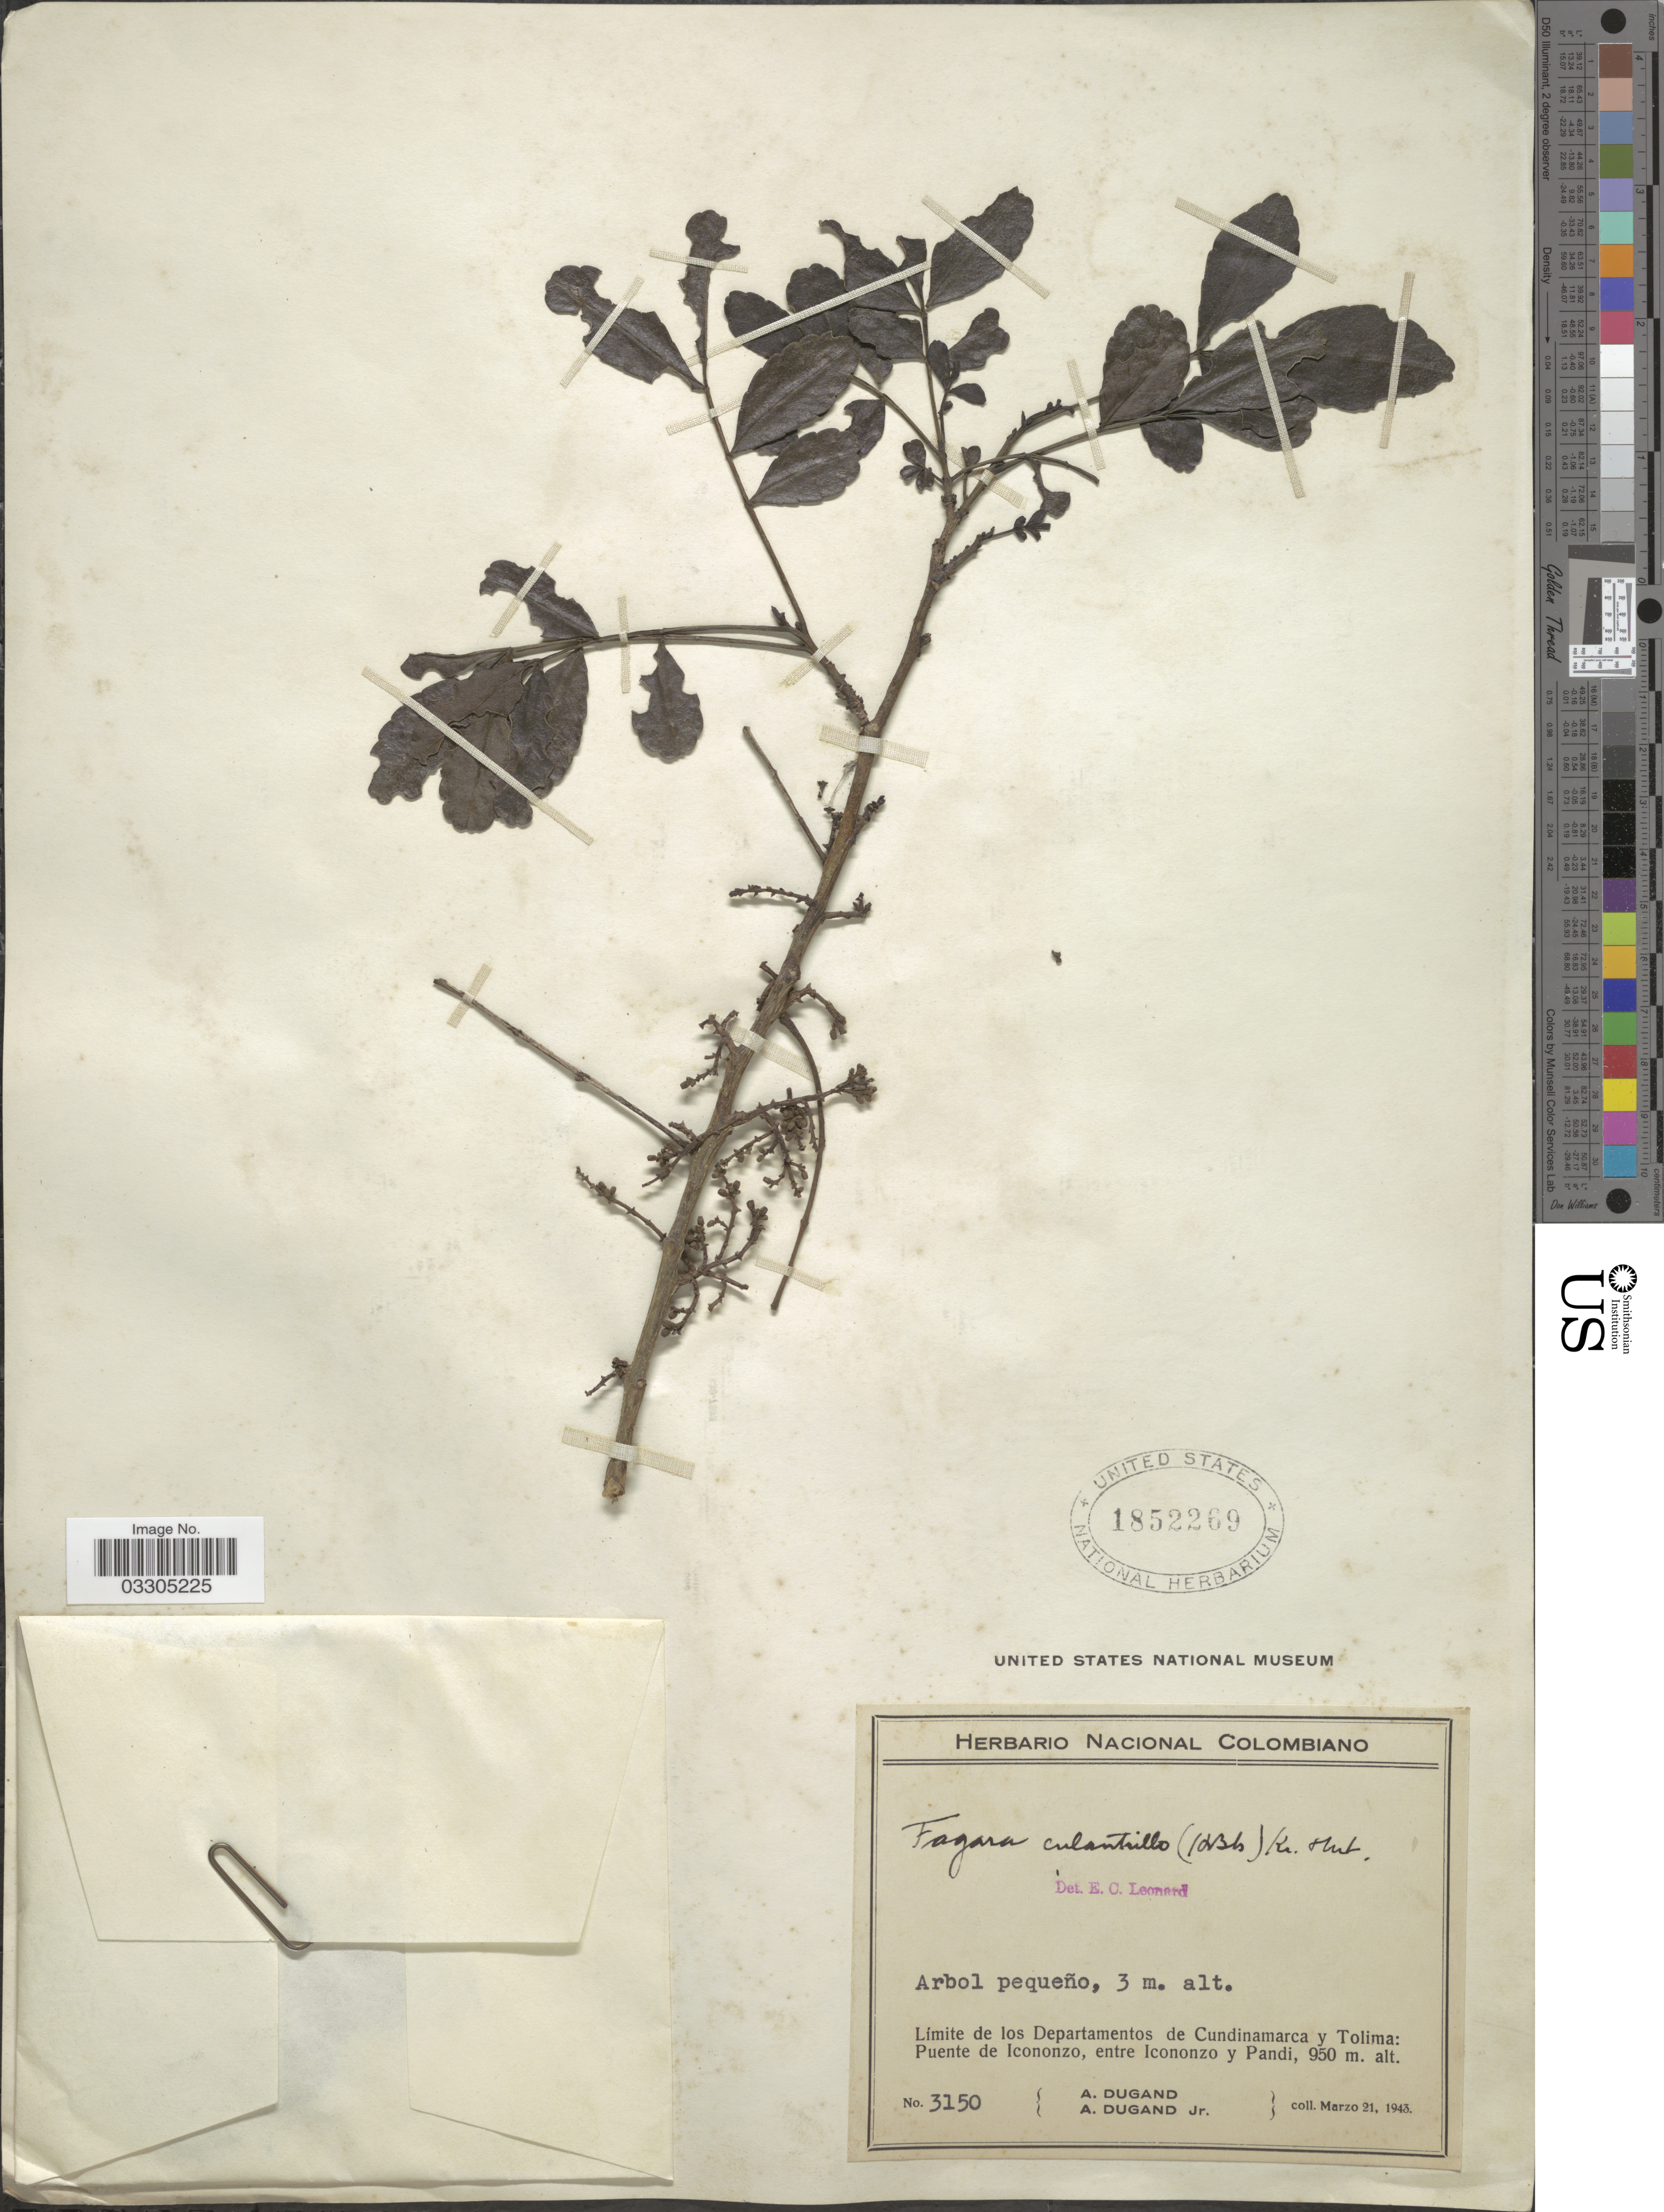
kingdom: Plantae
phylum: Tracheophyta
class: Magnoliopsida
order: Sapindales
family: Rutaceae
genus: Zanthoxylum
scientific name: Zanthoxylum culantrillo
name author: Kunth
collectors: A. Dugand & A. Dugand Jr.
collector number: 3150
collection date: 1943-03-21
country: Colombia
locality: Límite de los Departamentos de Cundinamarca y Tolima: Puente de Icononzo, entre Icononzo y Pandi.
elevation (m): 950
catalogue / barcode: US 1852269